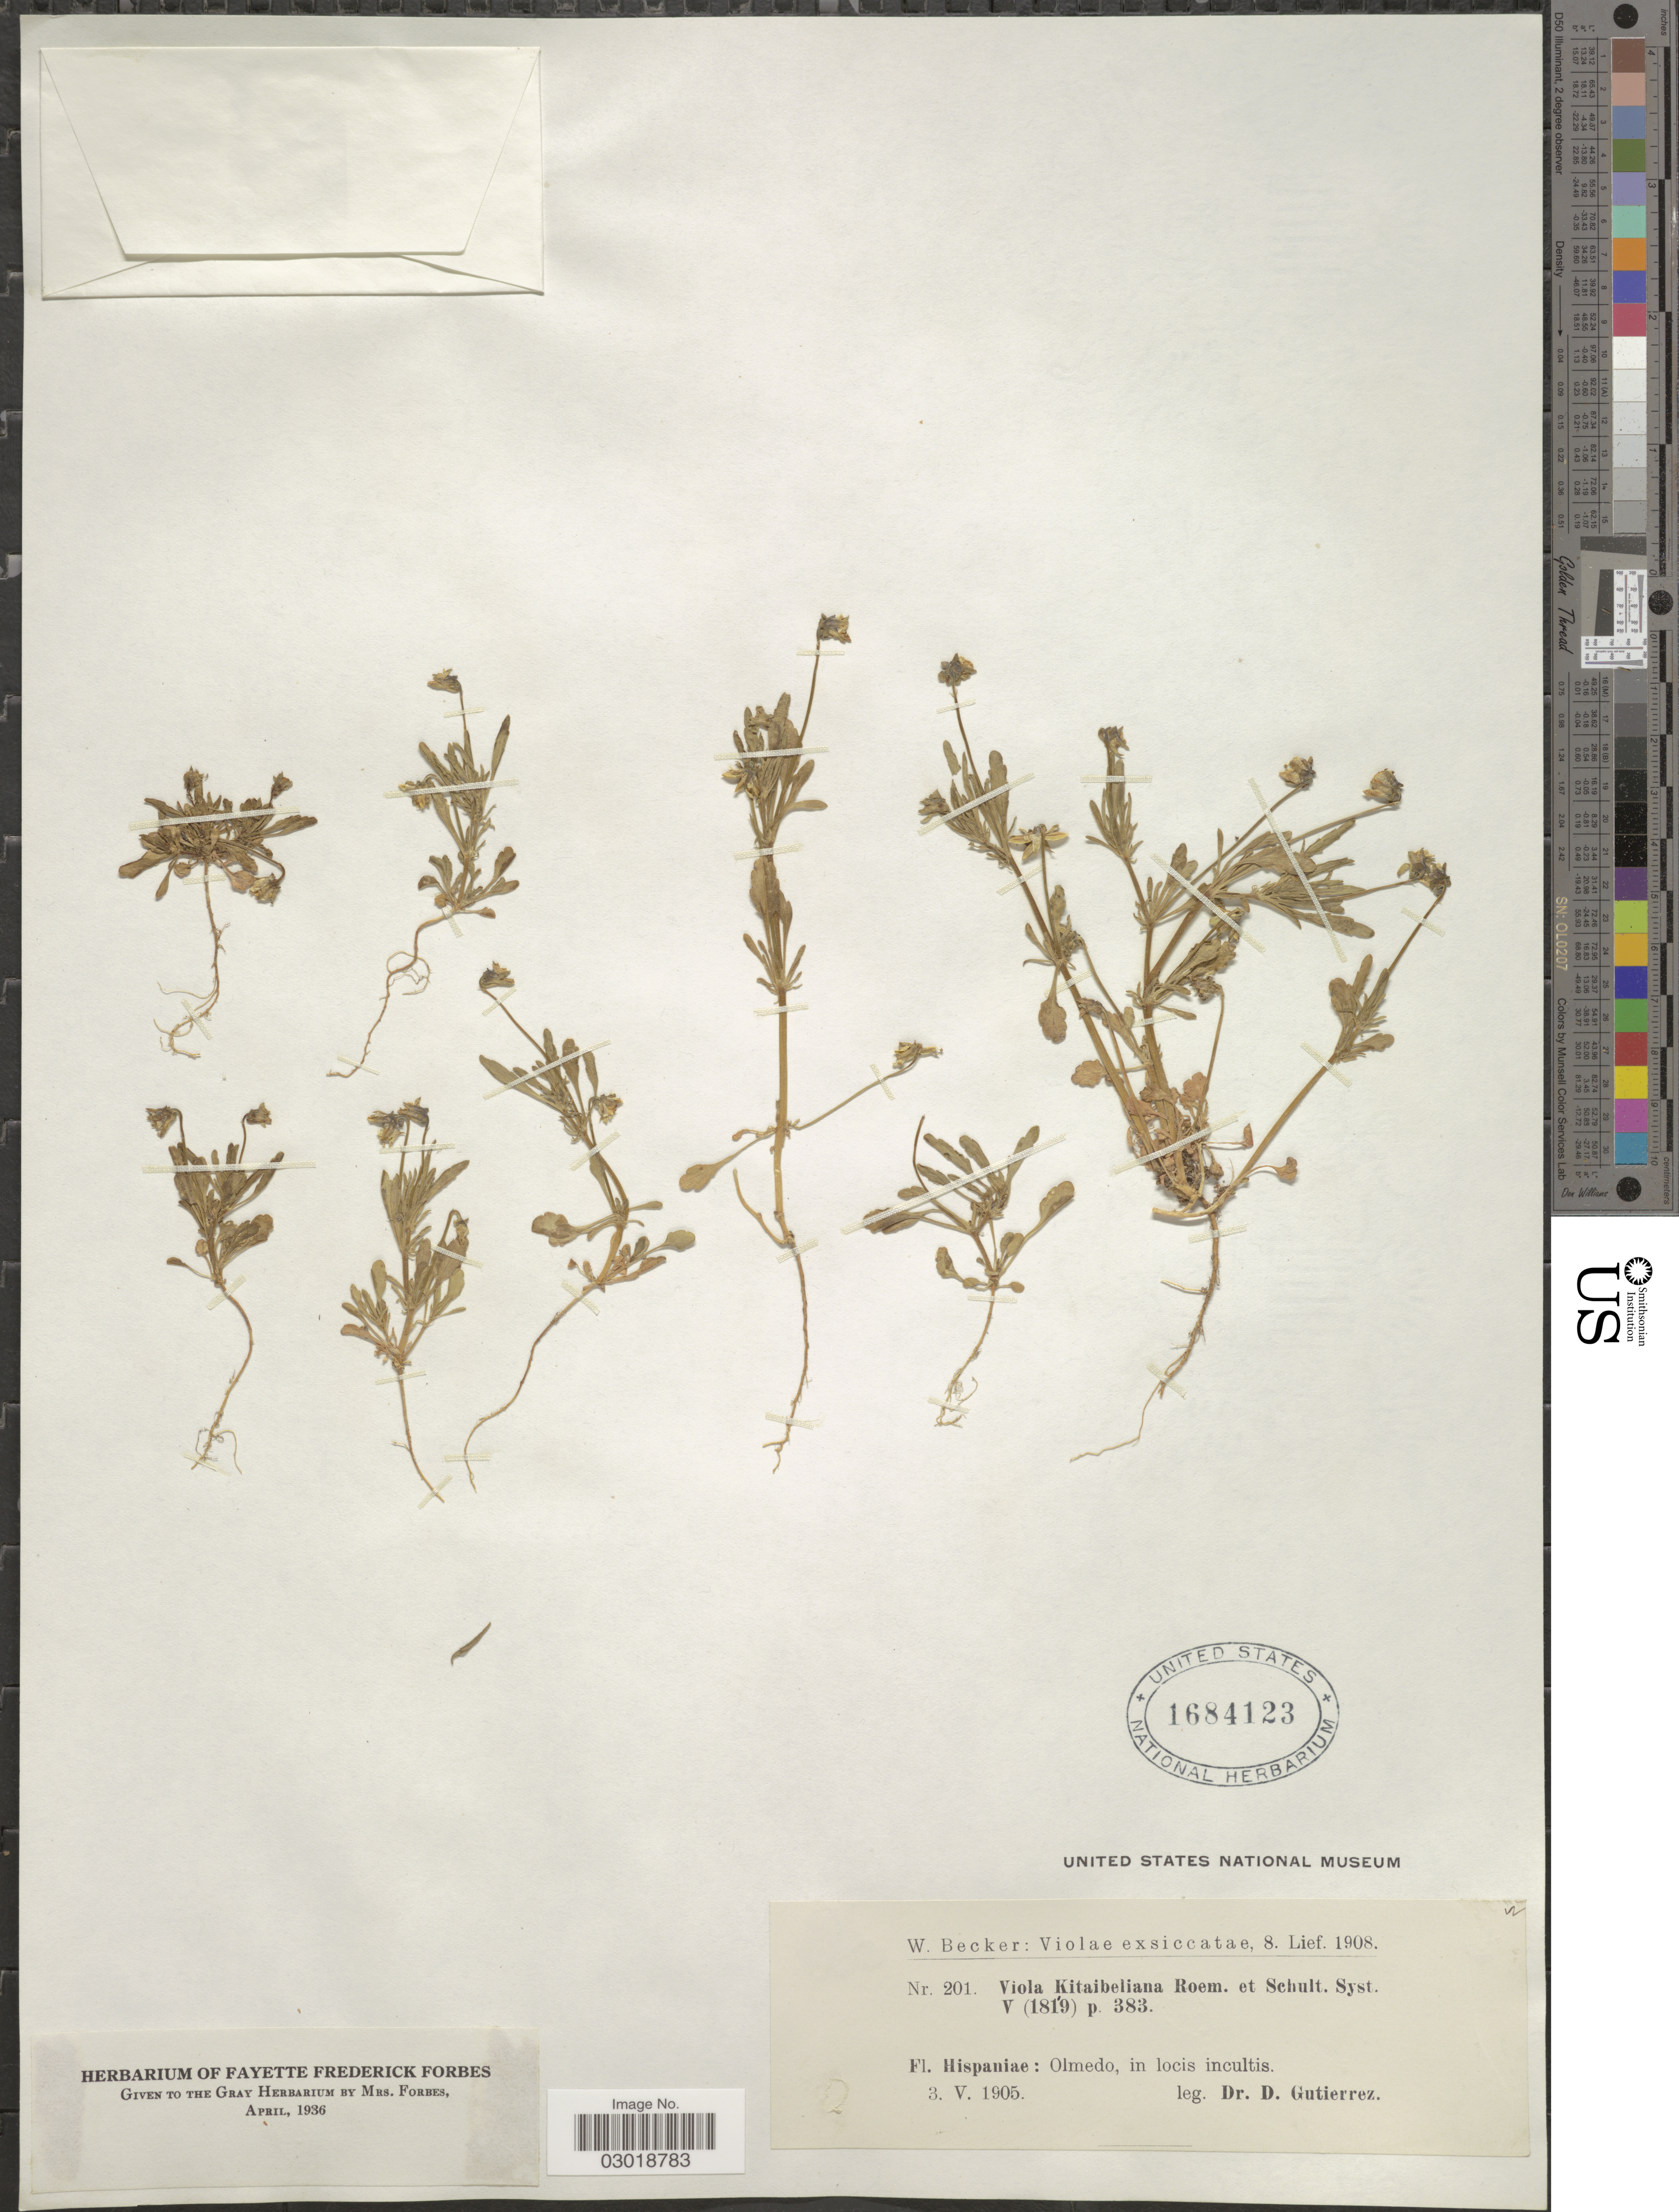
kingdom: Plantae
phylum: Tracheophyta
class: Magnoliopsida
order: Malpighiales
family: Violaceae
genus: Viola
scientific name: Viola kitaibeliana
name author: Schult.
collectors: D. G. Gutiérrez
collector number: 201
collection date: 1905-05-03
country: Spain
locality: Hispaniae: Olmedo, in locis incultis.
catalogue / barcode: US 1684123